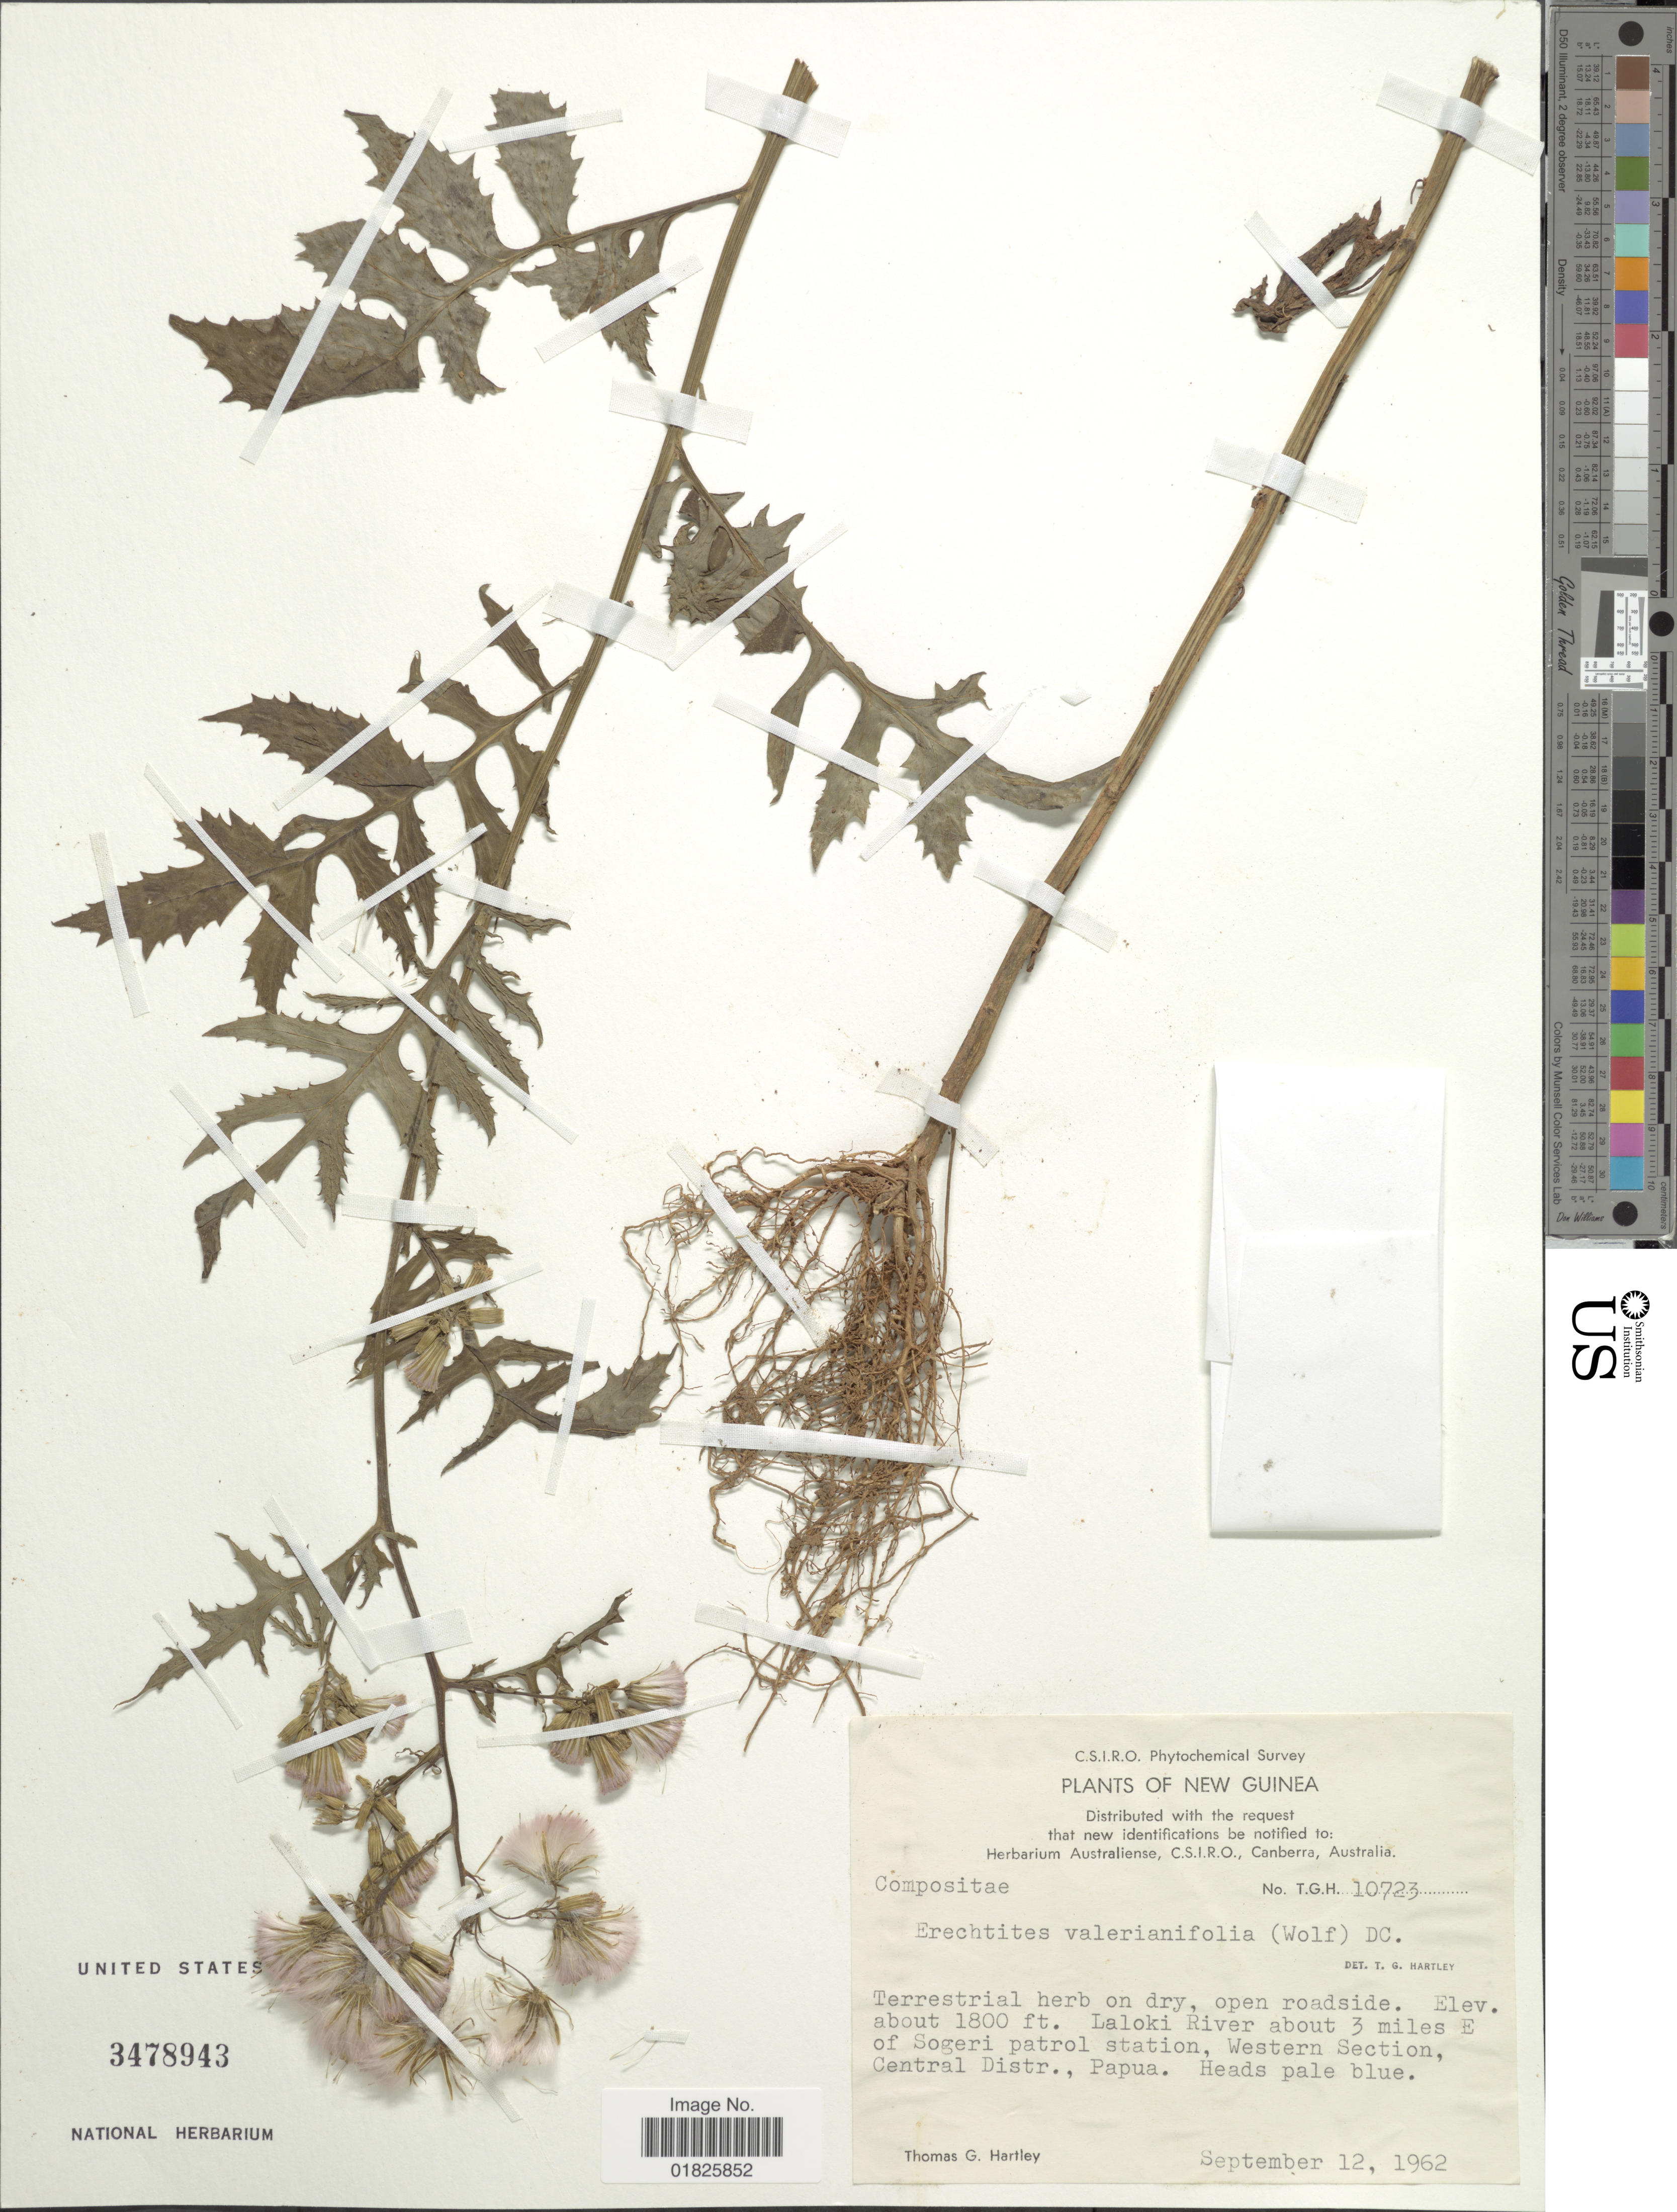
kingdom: Plantae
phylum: Tracheophyta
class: Magnoliopsida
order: Asterales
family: Asteraceae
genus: Erechtites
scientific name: Erechtites valerianifolius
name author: (Link ex Spreng.) DC.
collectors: T. G. Hartley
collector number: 10723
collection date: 1962-09-12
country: Papua New Guinea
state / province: Central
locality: New Guinea, Laloki River about 3 miles E of Sogeri patrol station, Western Section, Papua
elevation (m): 549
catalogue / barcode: US 3478943